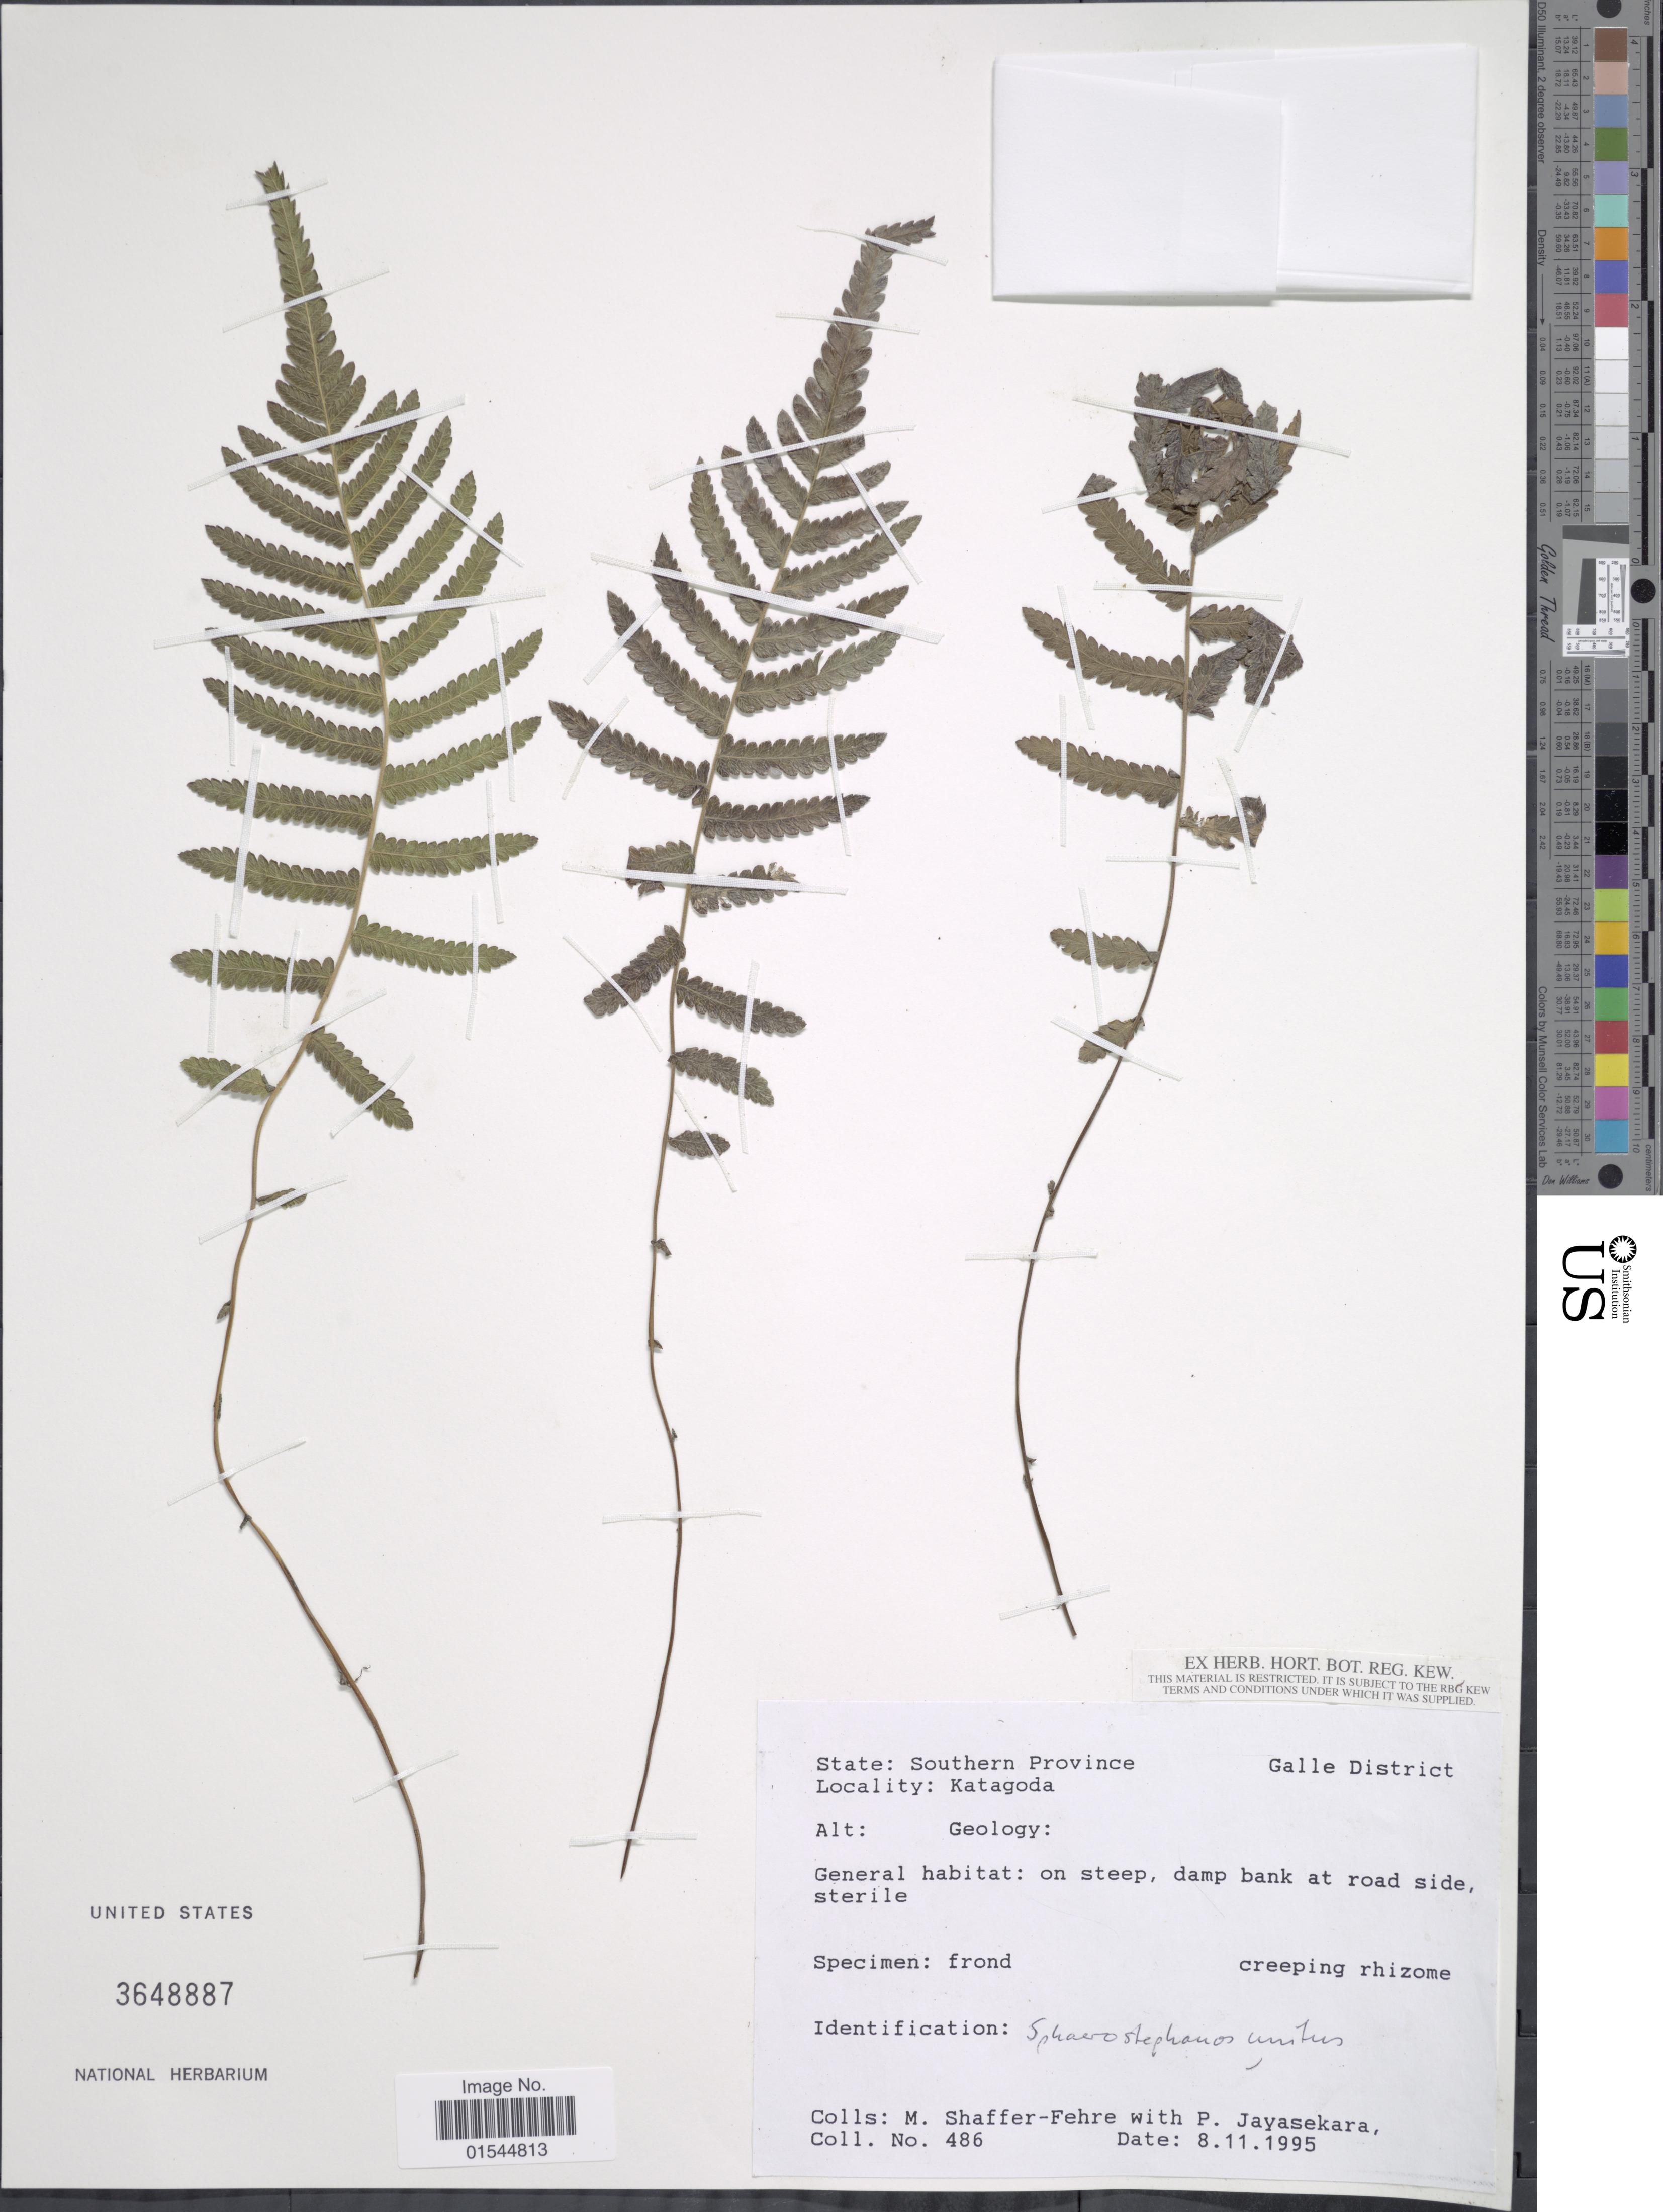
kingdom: Plantae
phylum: Tracheophyta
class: Polypodiopsida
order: Polypodiales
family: Thelypteridaceae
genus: Sphaerostephanos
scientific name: Sphaerostephanos unitus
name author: (L.) Holttum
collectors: M. Shaffer-Fehre & P. Jayasekera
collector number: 486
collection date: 1995-11-08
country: Sri Lanka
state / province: Southern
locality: State: Southern Province, Galle District, Katagoda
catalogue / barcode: US 3648887